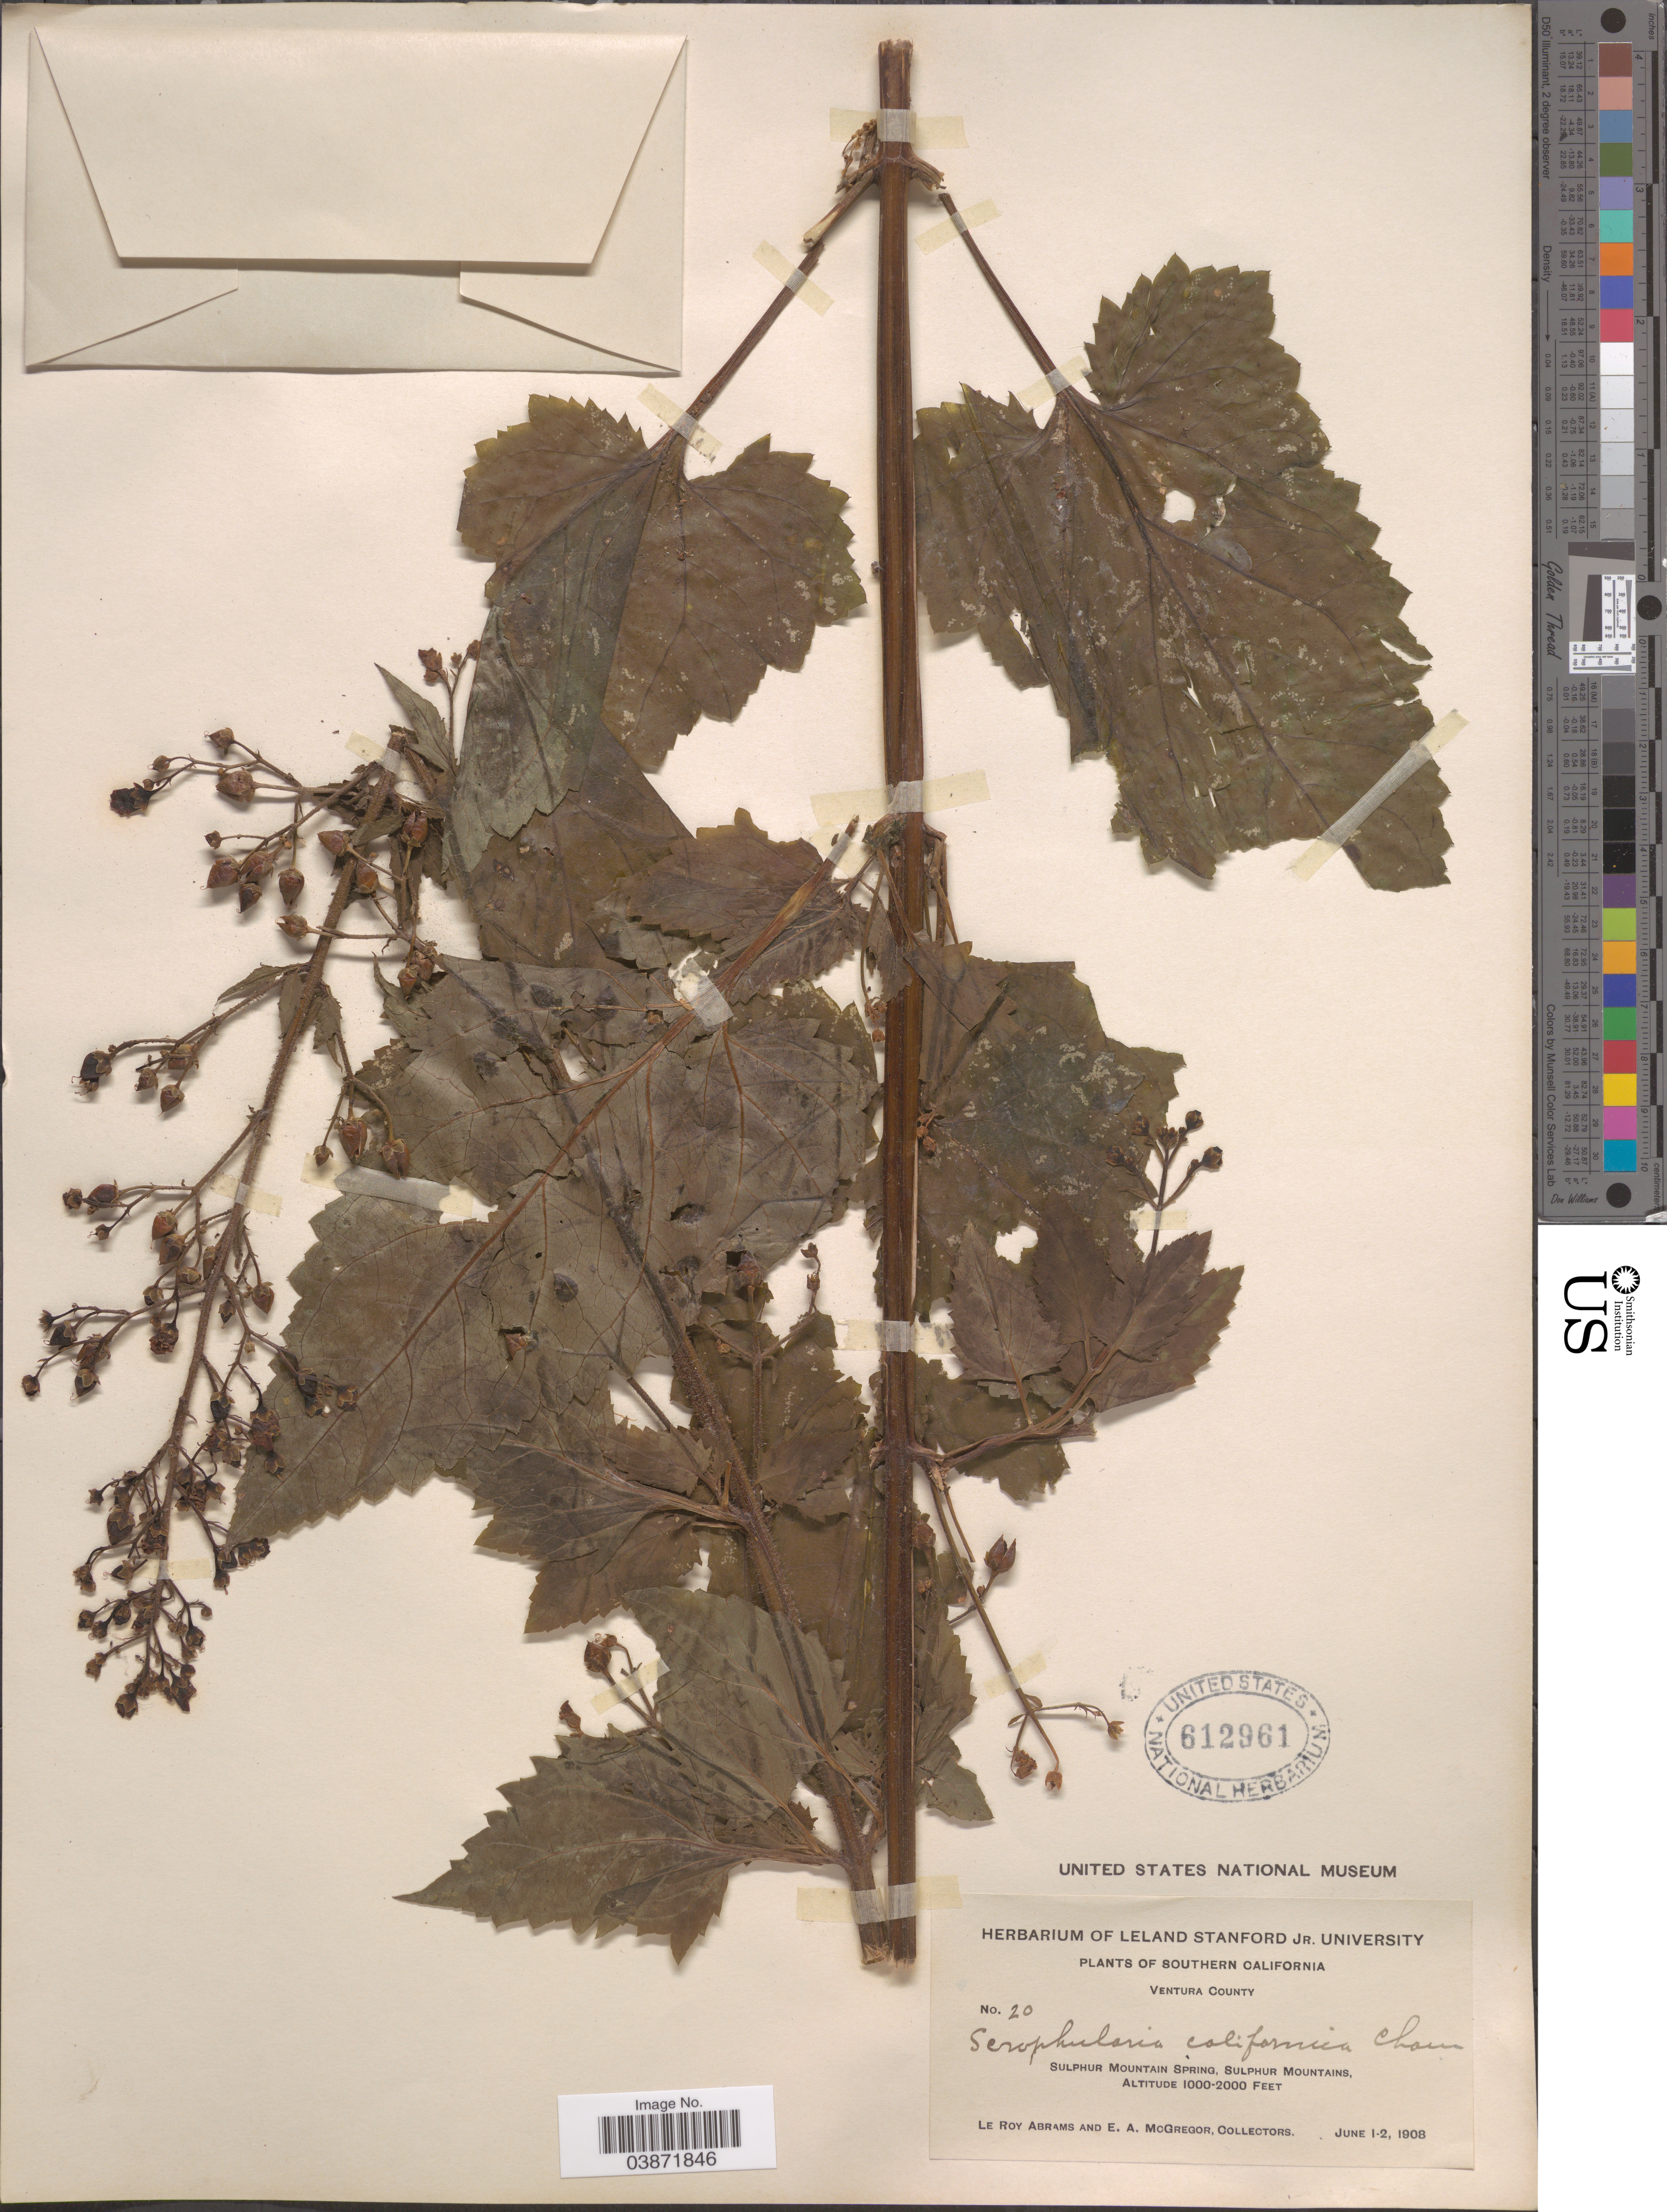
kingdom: Plantae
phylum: Tracheophyta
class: Magnoliopsida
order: Lamiales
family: Scrophulariaceae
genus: Scrophularia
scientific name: Scrophularia californica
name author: Cham. & Schltdl.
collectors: L. Abrams & E. A. McGregor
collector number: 20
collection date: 1908-06-01/1908-06-02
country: United States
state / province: California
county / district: Ventura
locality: Southern California. Ventura County. Sulphur Mountain Spring, Sulphur Mountains.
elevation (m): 305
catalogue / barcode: US 612961